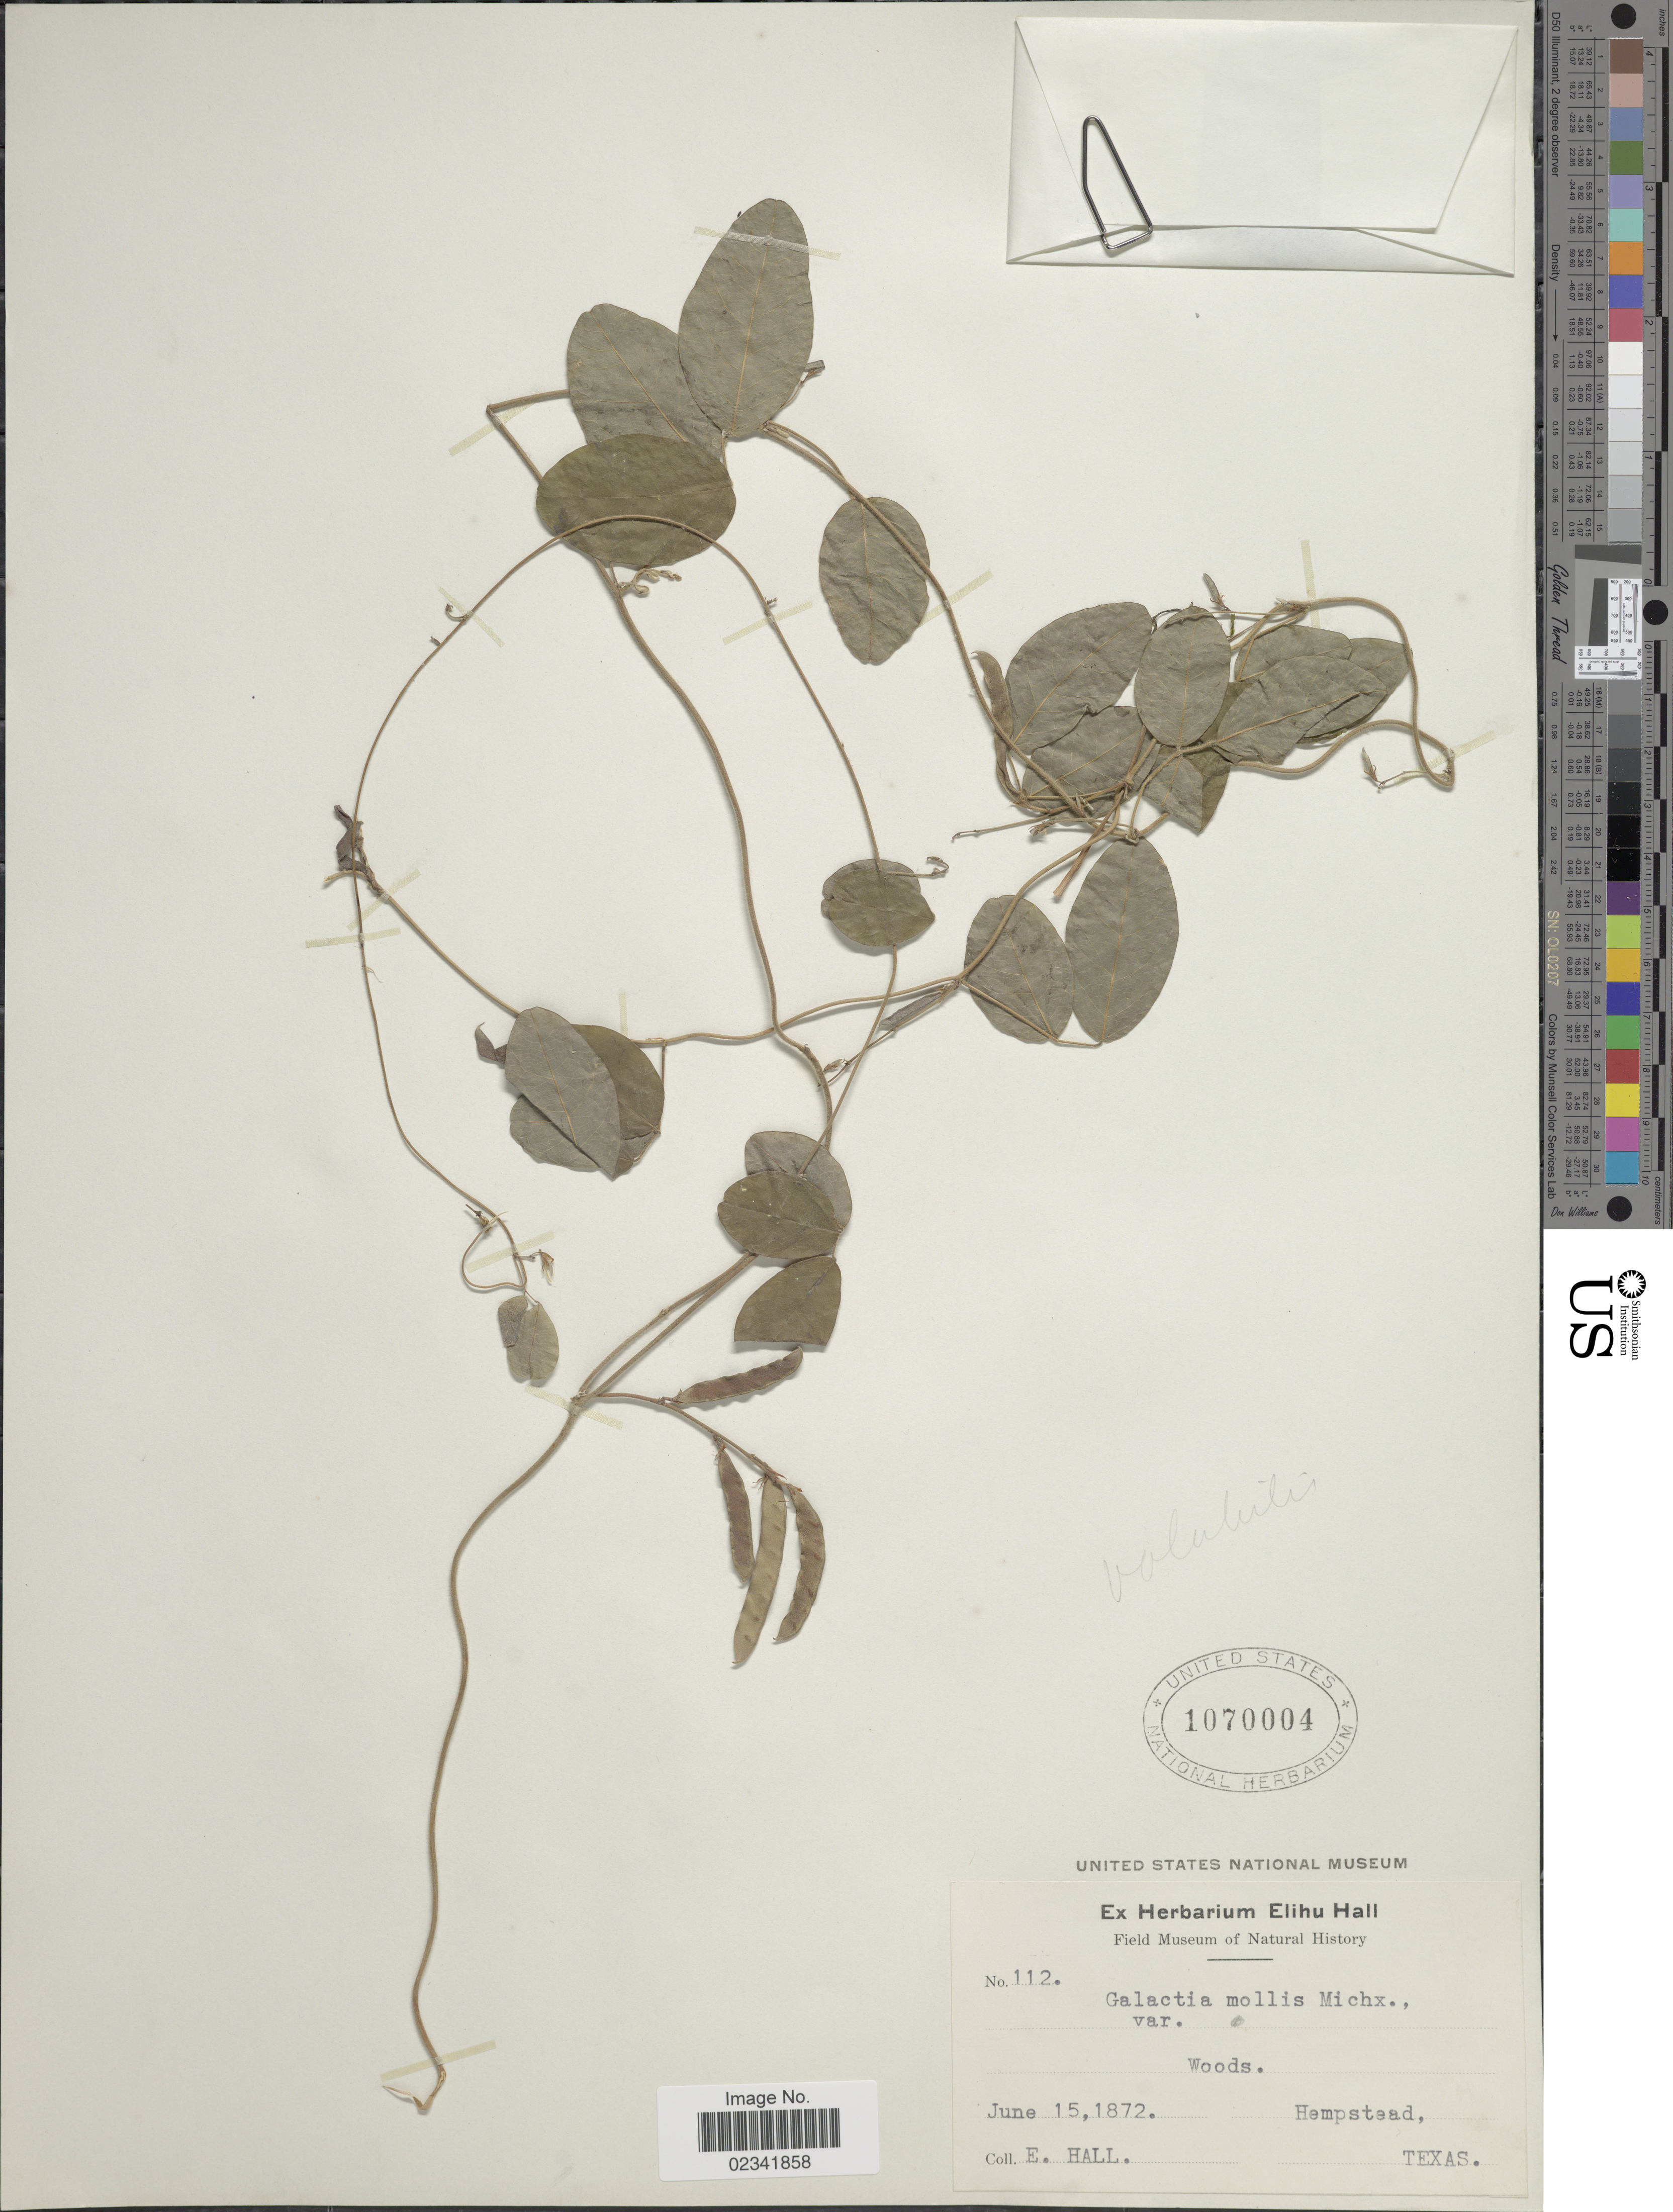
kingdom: Plantae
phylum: Tracheophyta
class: Magnoliopsida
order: Fabales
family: Fabaceae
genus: Galactia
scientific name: Galactia volubilis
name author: (L.) Britton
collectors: E. Hall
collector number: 112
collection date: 1872-06-15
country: United States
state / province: Texas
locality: Woods, Hempstead,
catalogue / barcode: US 1070004